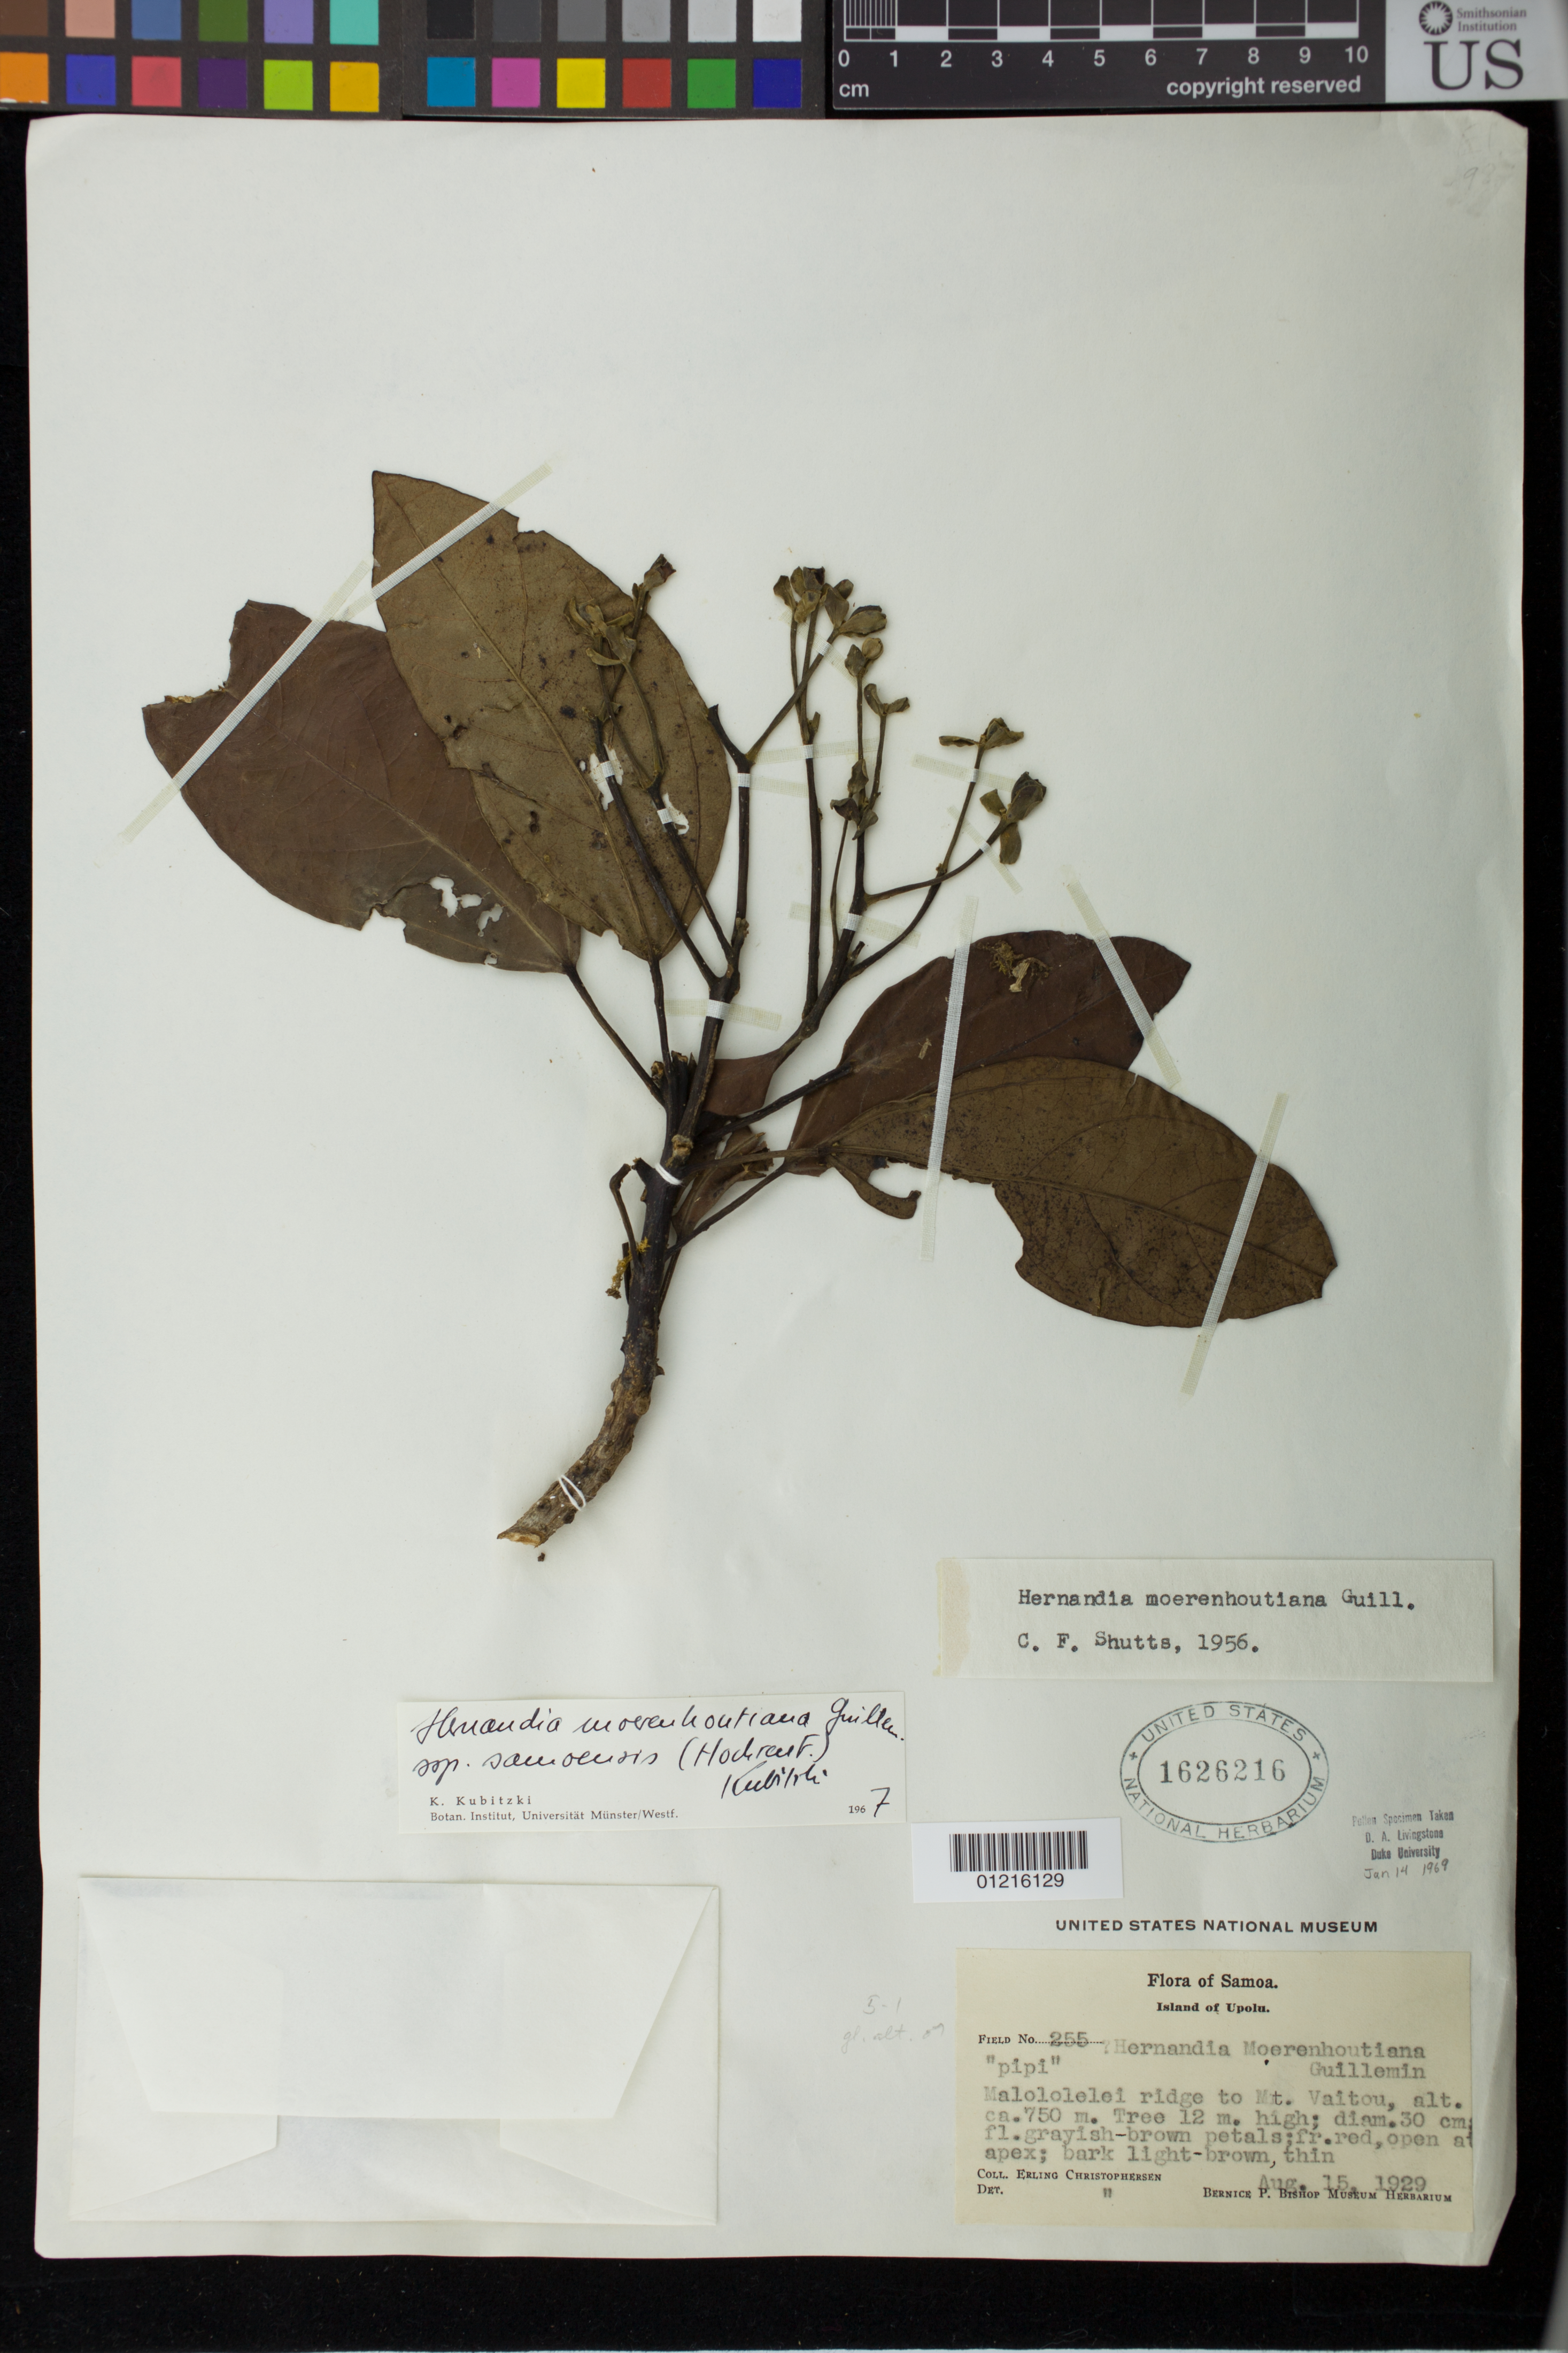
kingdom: Plantae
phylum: Tracheophyta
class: Magnoliopsida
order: Laurales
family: Hernandiaceae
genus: Hernandia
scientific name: Hernandia moerenhoutiana subsp. samoensis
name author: (Hochr.) Kubitzki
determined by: Kubitzki, Klaus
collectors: E. Christophersen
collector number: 255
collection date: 1929-08-15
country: Samoa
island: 'Upolu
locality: Malololelei ridge to Mt. Vaitou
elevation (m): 750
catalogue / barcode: US 1626216